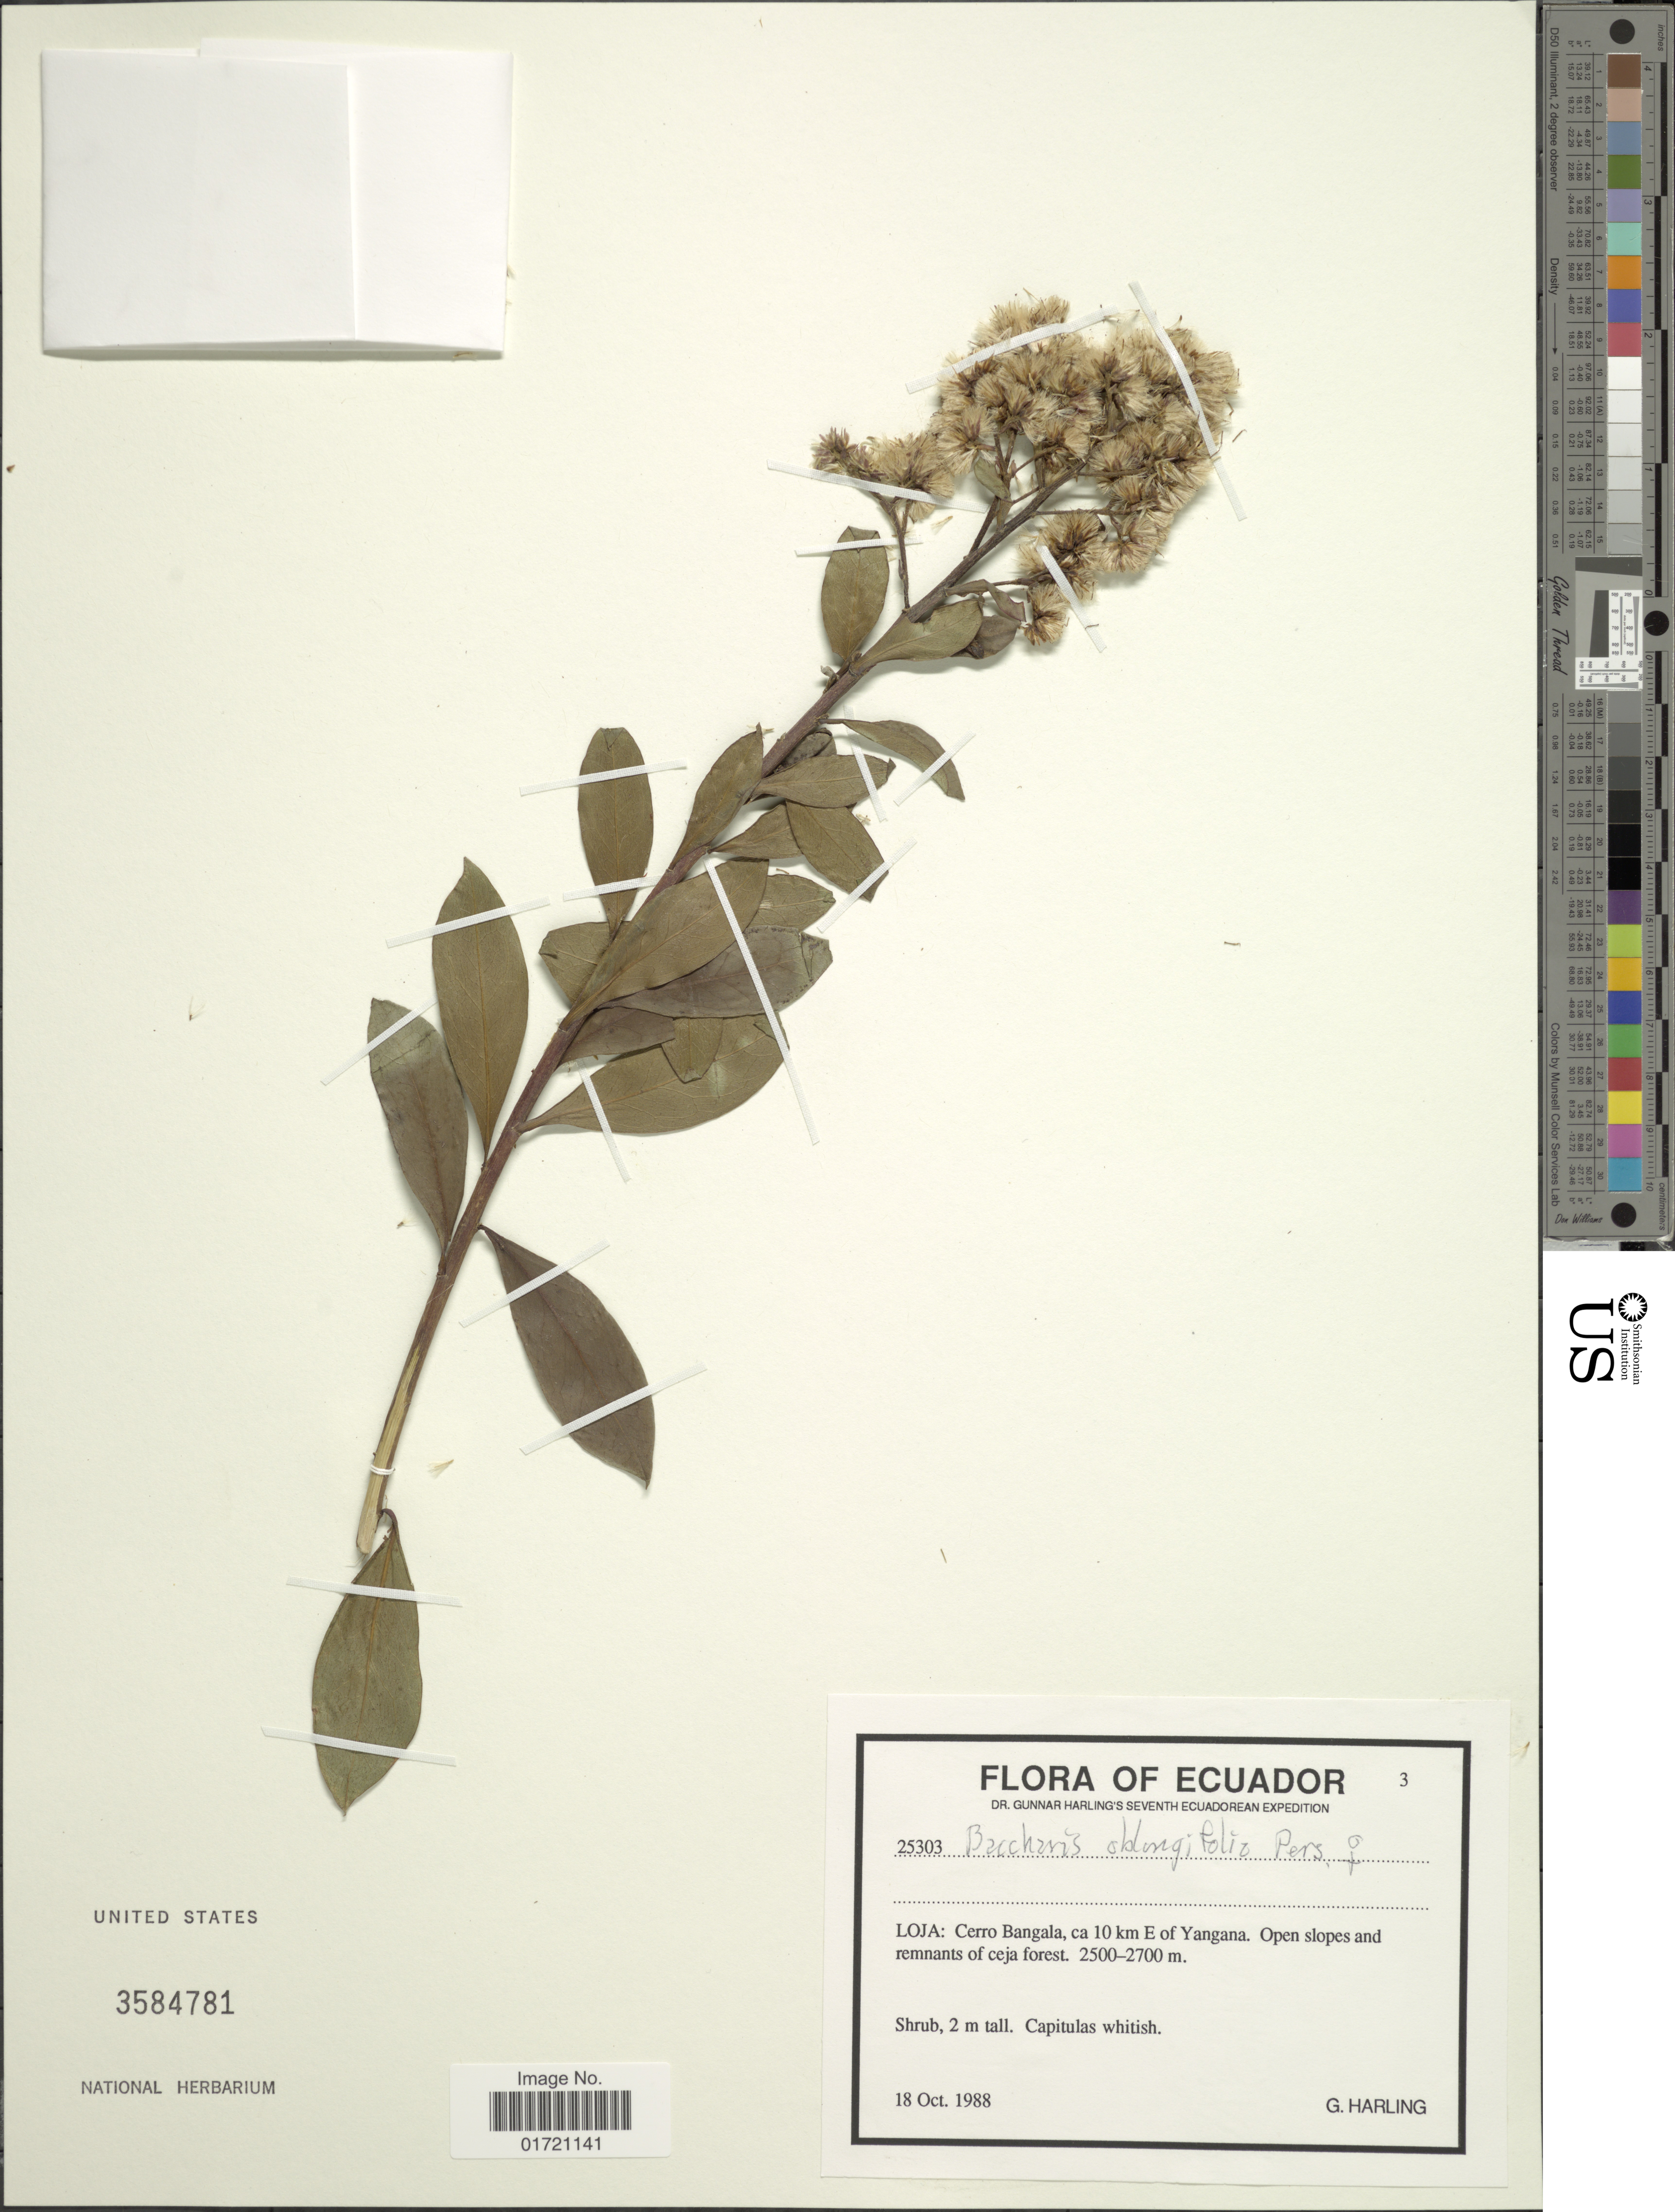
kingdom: Plantae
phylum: Tracheophyta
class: Magnoliopsida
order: Asterales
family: Asteraceae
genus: Baccharis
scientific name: Baccharis oblongifolia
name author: (Ruiz & Pav.) Pers.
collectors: G. Harling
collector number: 25303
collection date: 1988-10-18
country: Ecuador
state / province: Loja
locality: Loja: Cerro Bangala, ca 10 km E of Yangana. Open slopes and remnants of ceja forest.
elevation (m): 2500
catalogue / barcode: US 3584781